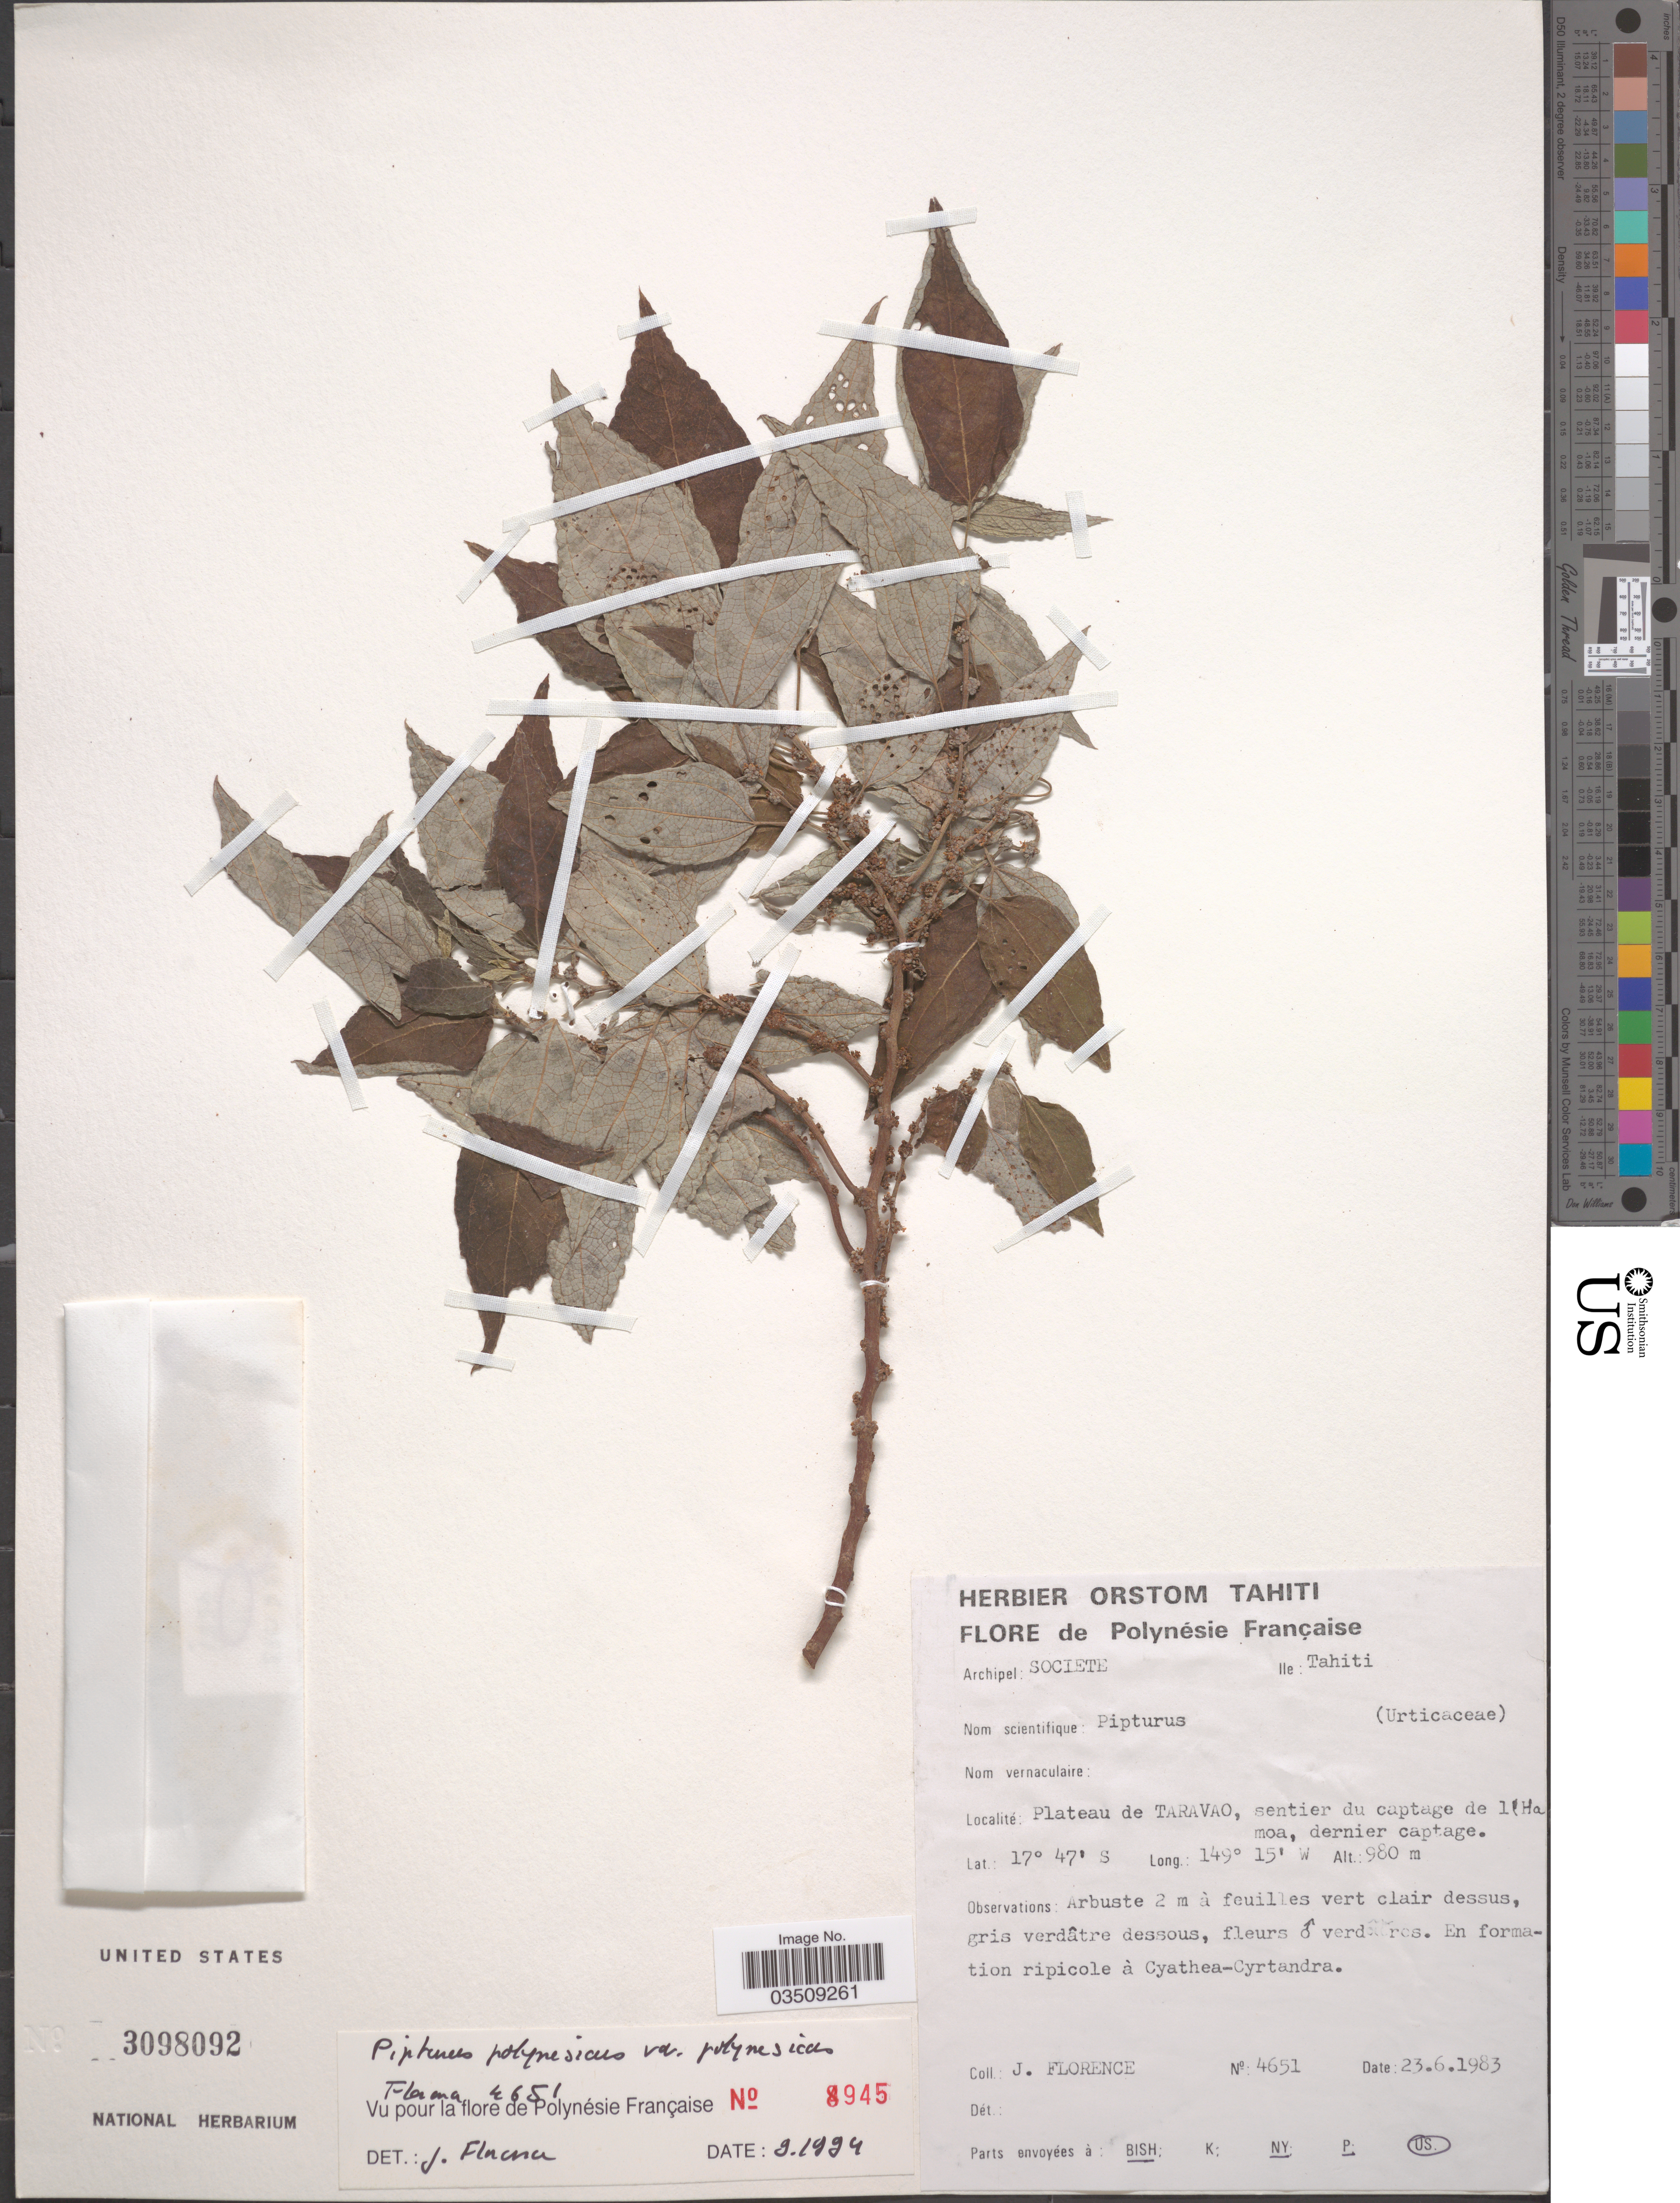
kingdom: Plantae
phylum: Tracheophyta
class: Magnoliopsida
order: Rosales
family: Urticaceae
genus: Pipturus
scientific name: Pipturus polynesicus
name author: Skottsb.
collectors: J. Florence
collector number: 4651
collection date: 1983-06-23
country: French Polynesia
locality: Archipel: Societe. Ile: Tahiti. Plateau de Taravao, sentier du captage de l'Hamoa, dernier captage.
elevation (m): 980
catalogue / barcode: US 3098092